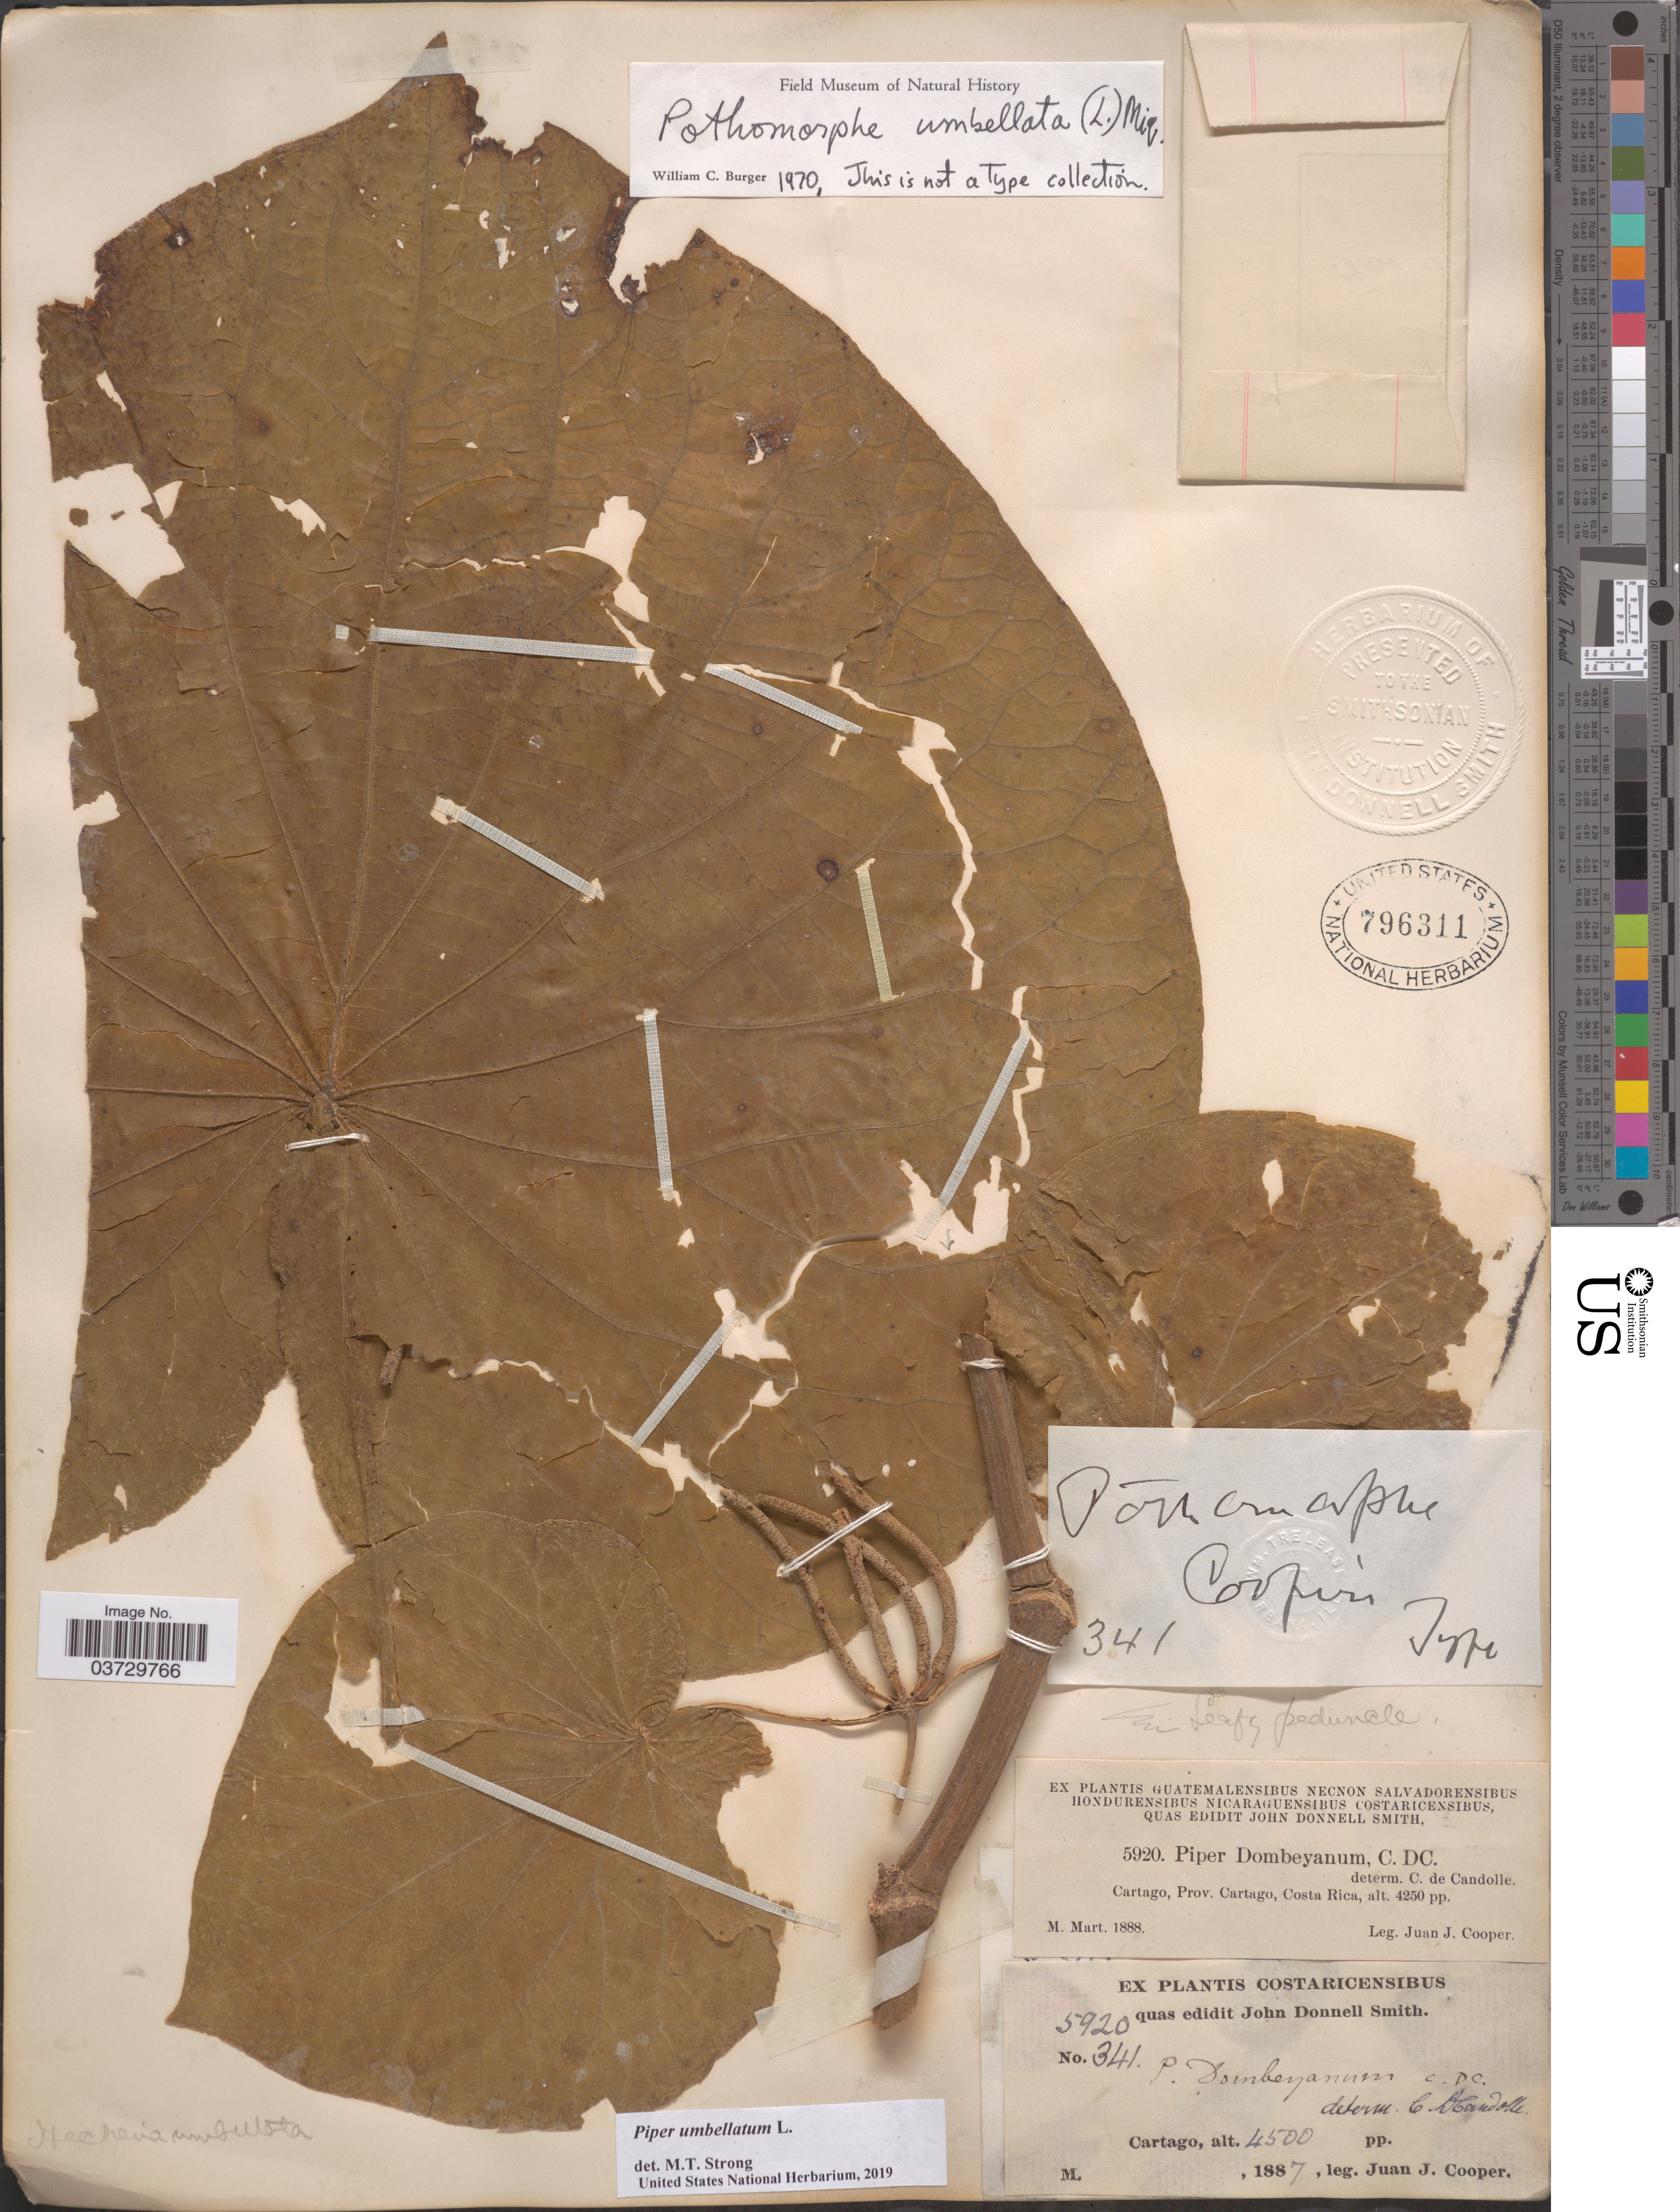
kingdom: Plantae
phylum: Tracheophyta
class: Magnoliopsida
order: Piperales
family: Piperaceae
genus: Piper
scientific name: Piper umbellatum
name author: L.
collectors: J. J. Cooper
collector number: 5920/341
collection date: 1887/1888-03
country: Costa Rica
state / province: Cartago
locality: Cartago.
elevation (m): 1295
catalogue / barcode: US 796311